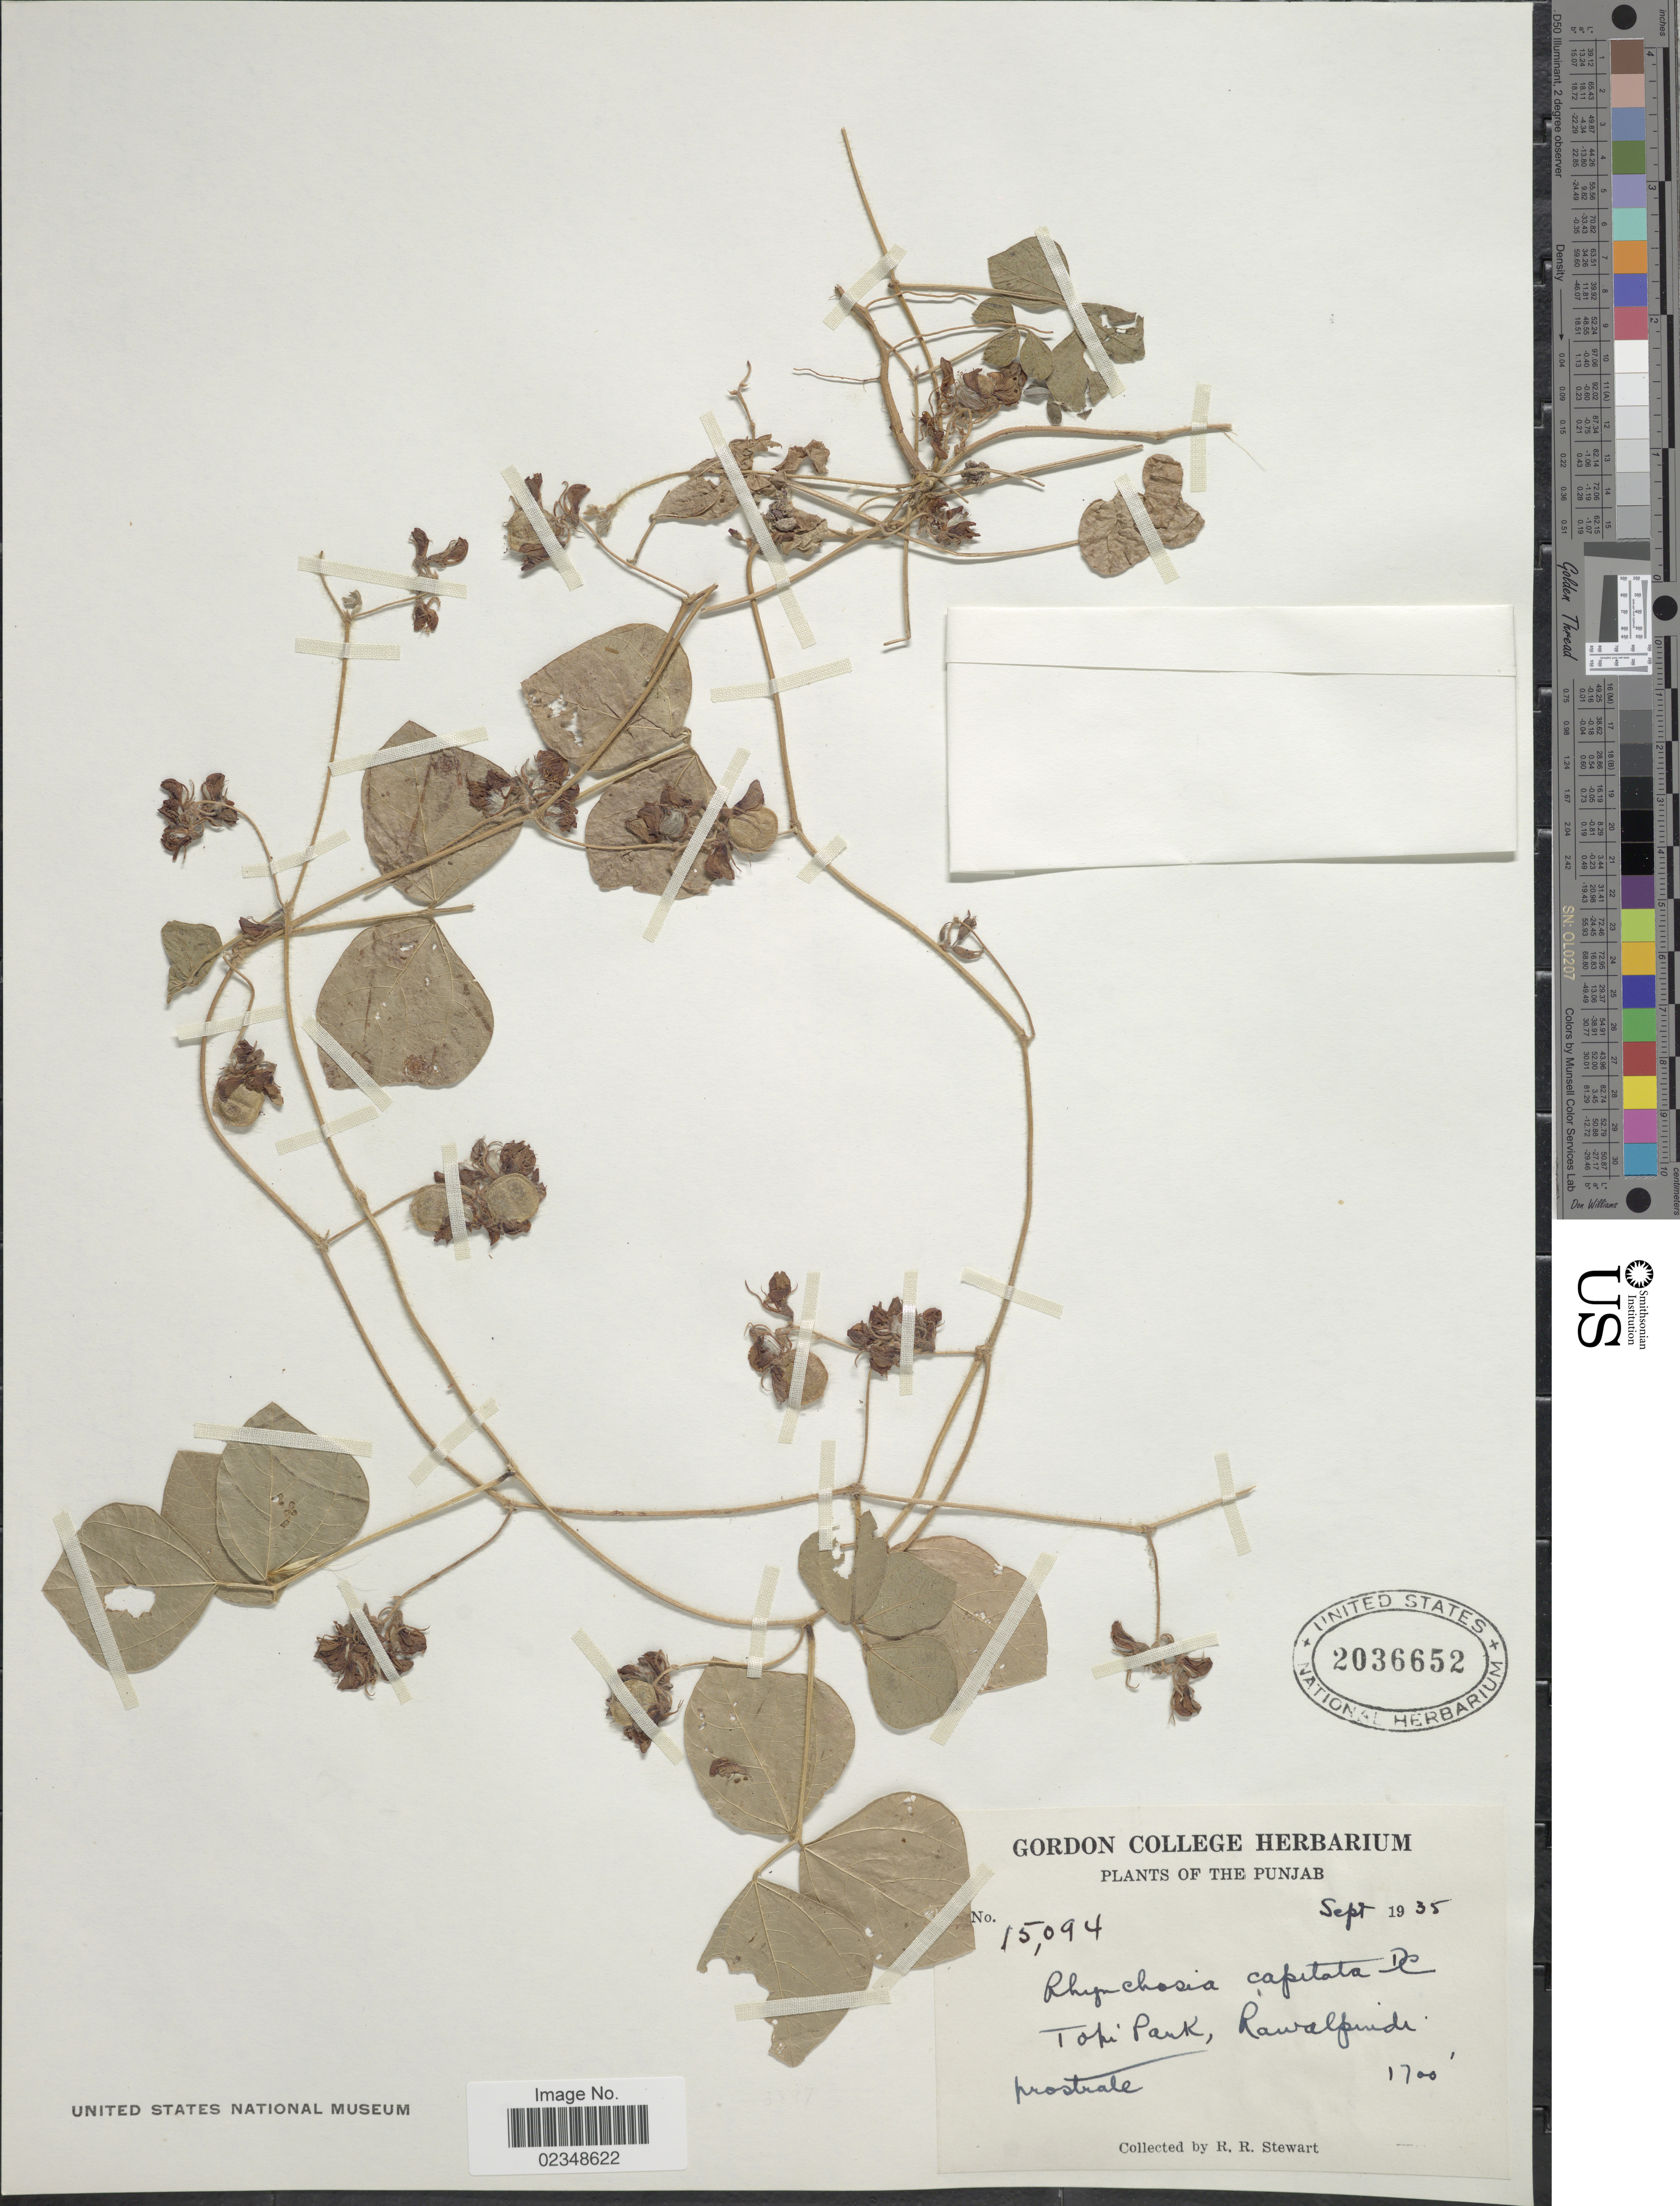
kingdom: Plantae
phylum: Tracheophyta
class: Magnoliopsida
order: Fabales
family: Fabaceae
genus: Rhynchosia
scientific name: Rhynchosia capitata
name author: (B. Heyne ex Roth) DC.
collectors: R. R. Stewart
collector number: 15094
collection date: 1935-09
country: Pakistan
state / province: Punjab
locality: Topi Park, Rawalpindi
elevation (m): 518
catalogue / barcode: US 2036652